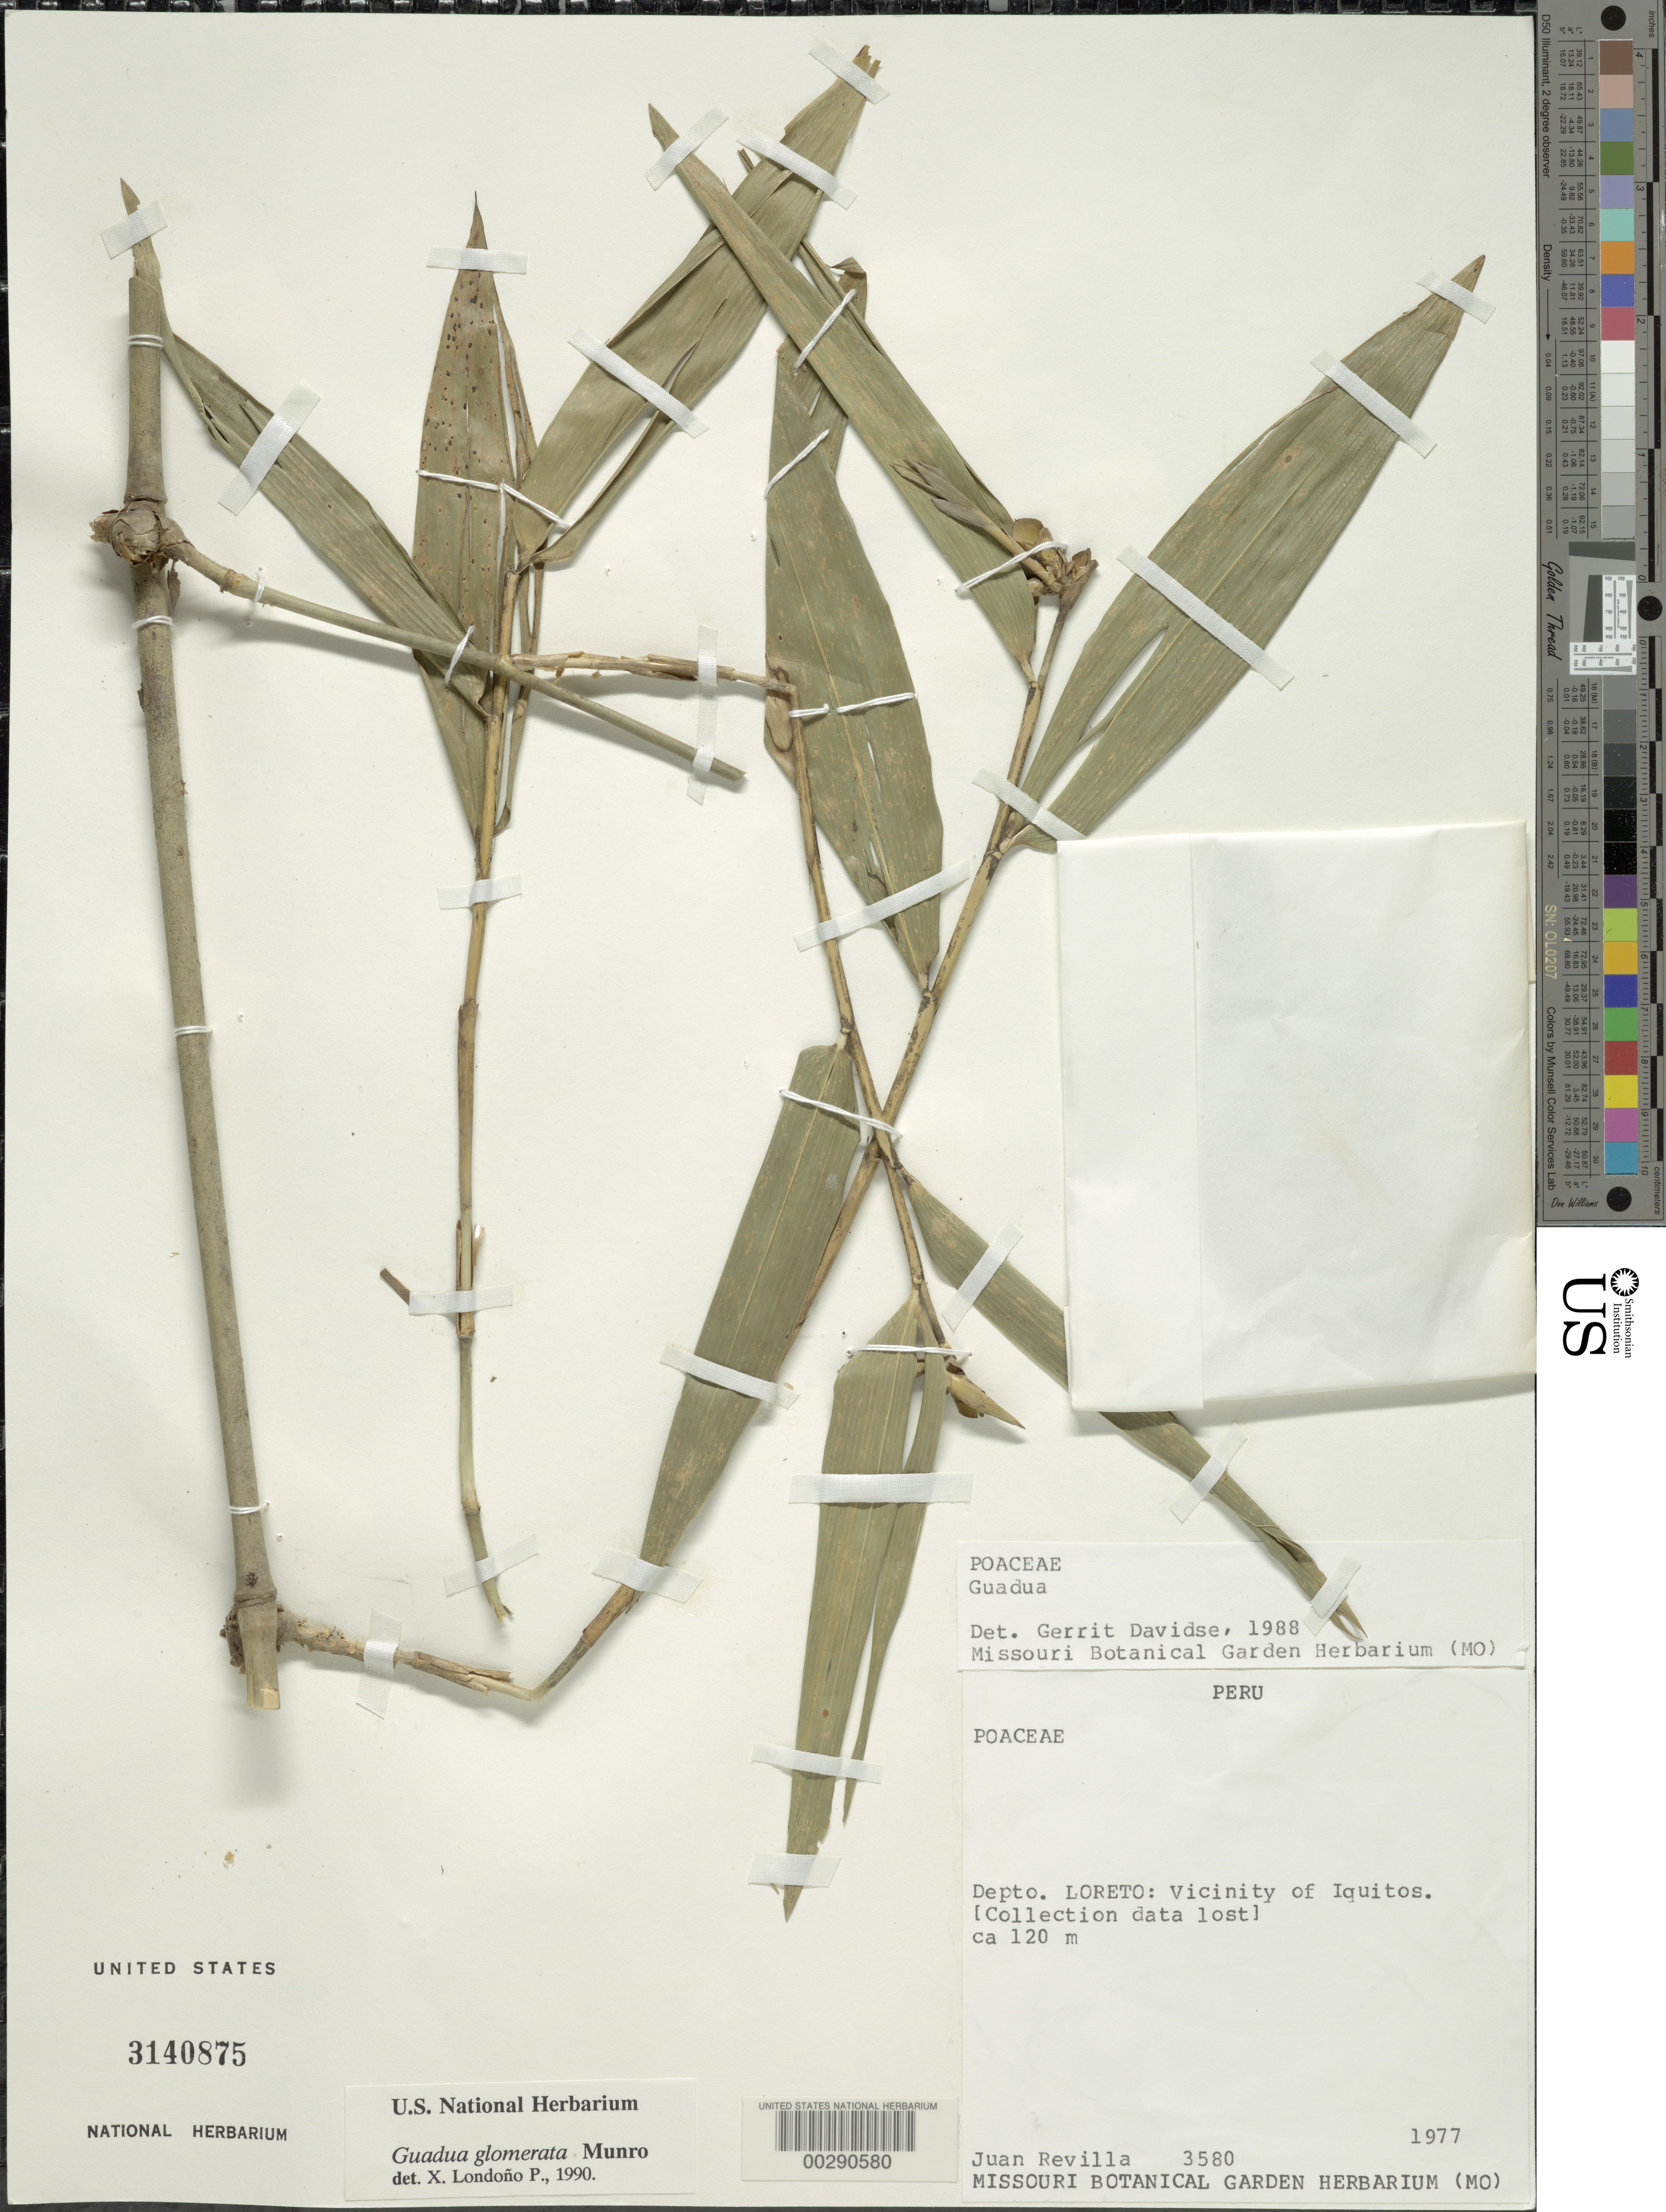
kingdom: Plantae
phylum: Tracheophyta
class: Liliopsida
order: Poales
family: Poaceae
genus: Guadua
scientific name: Guadua glomerata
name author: Munro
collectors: J. Revilla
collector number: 3580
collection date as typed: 1977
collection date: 1977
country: Peru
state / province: Loreto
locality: Vicinity of Iquitos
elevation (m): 120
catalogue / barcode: US 3140875